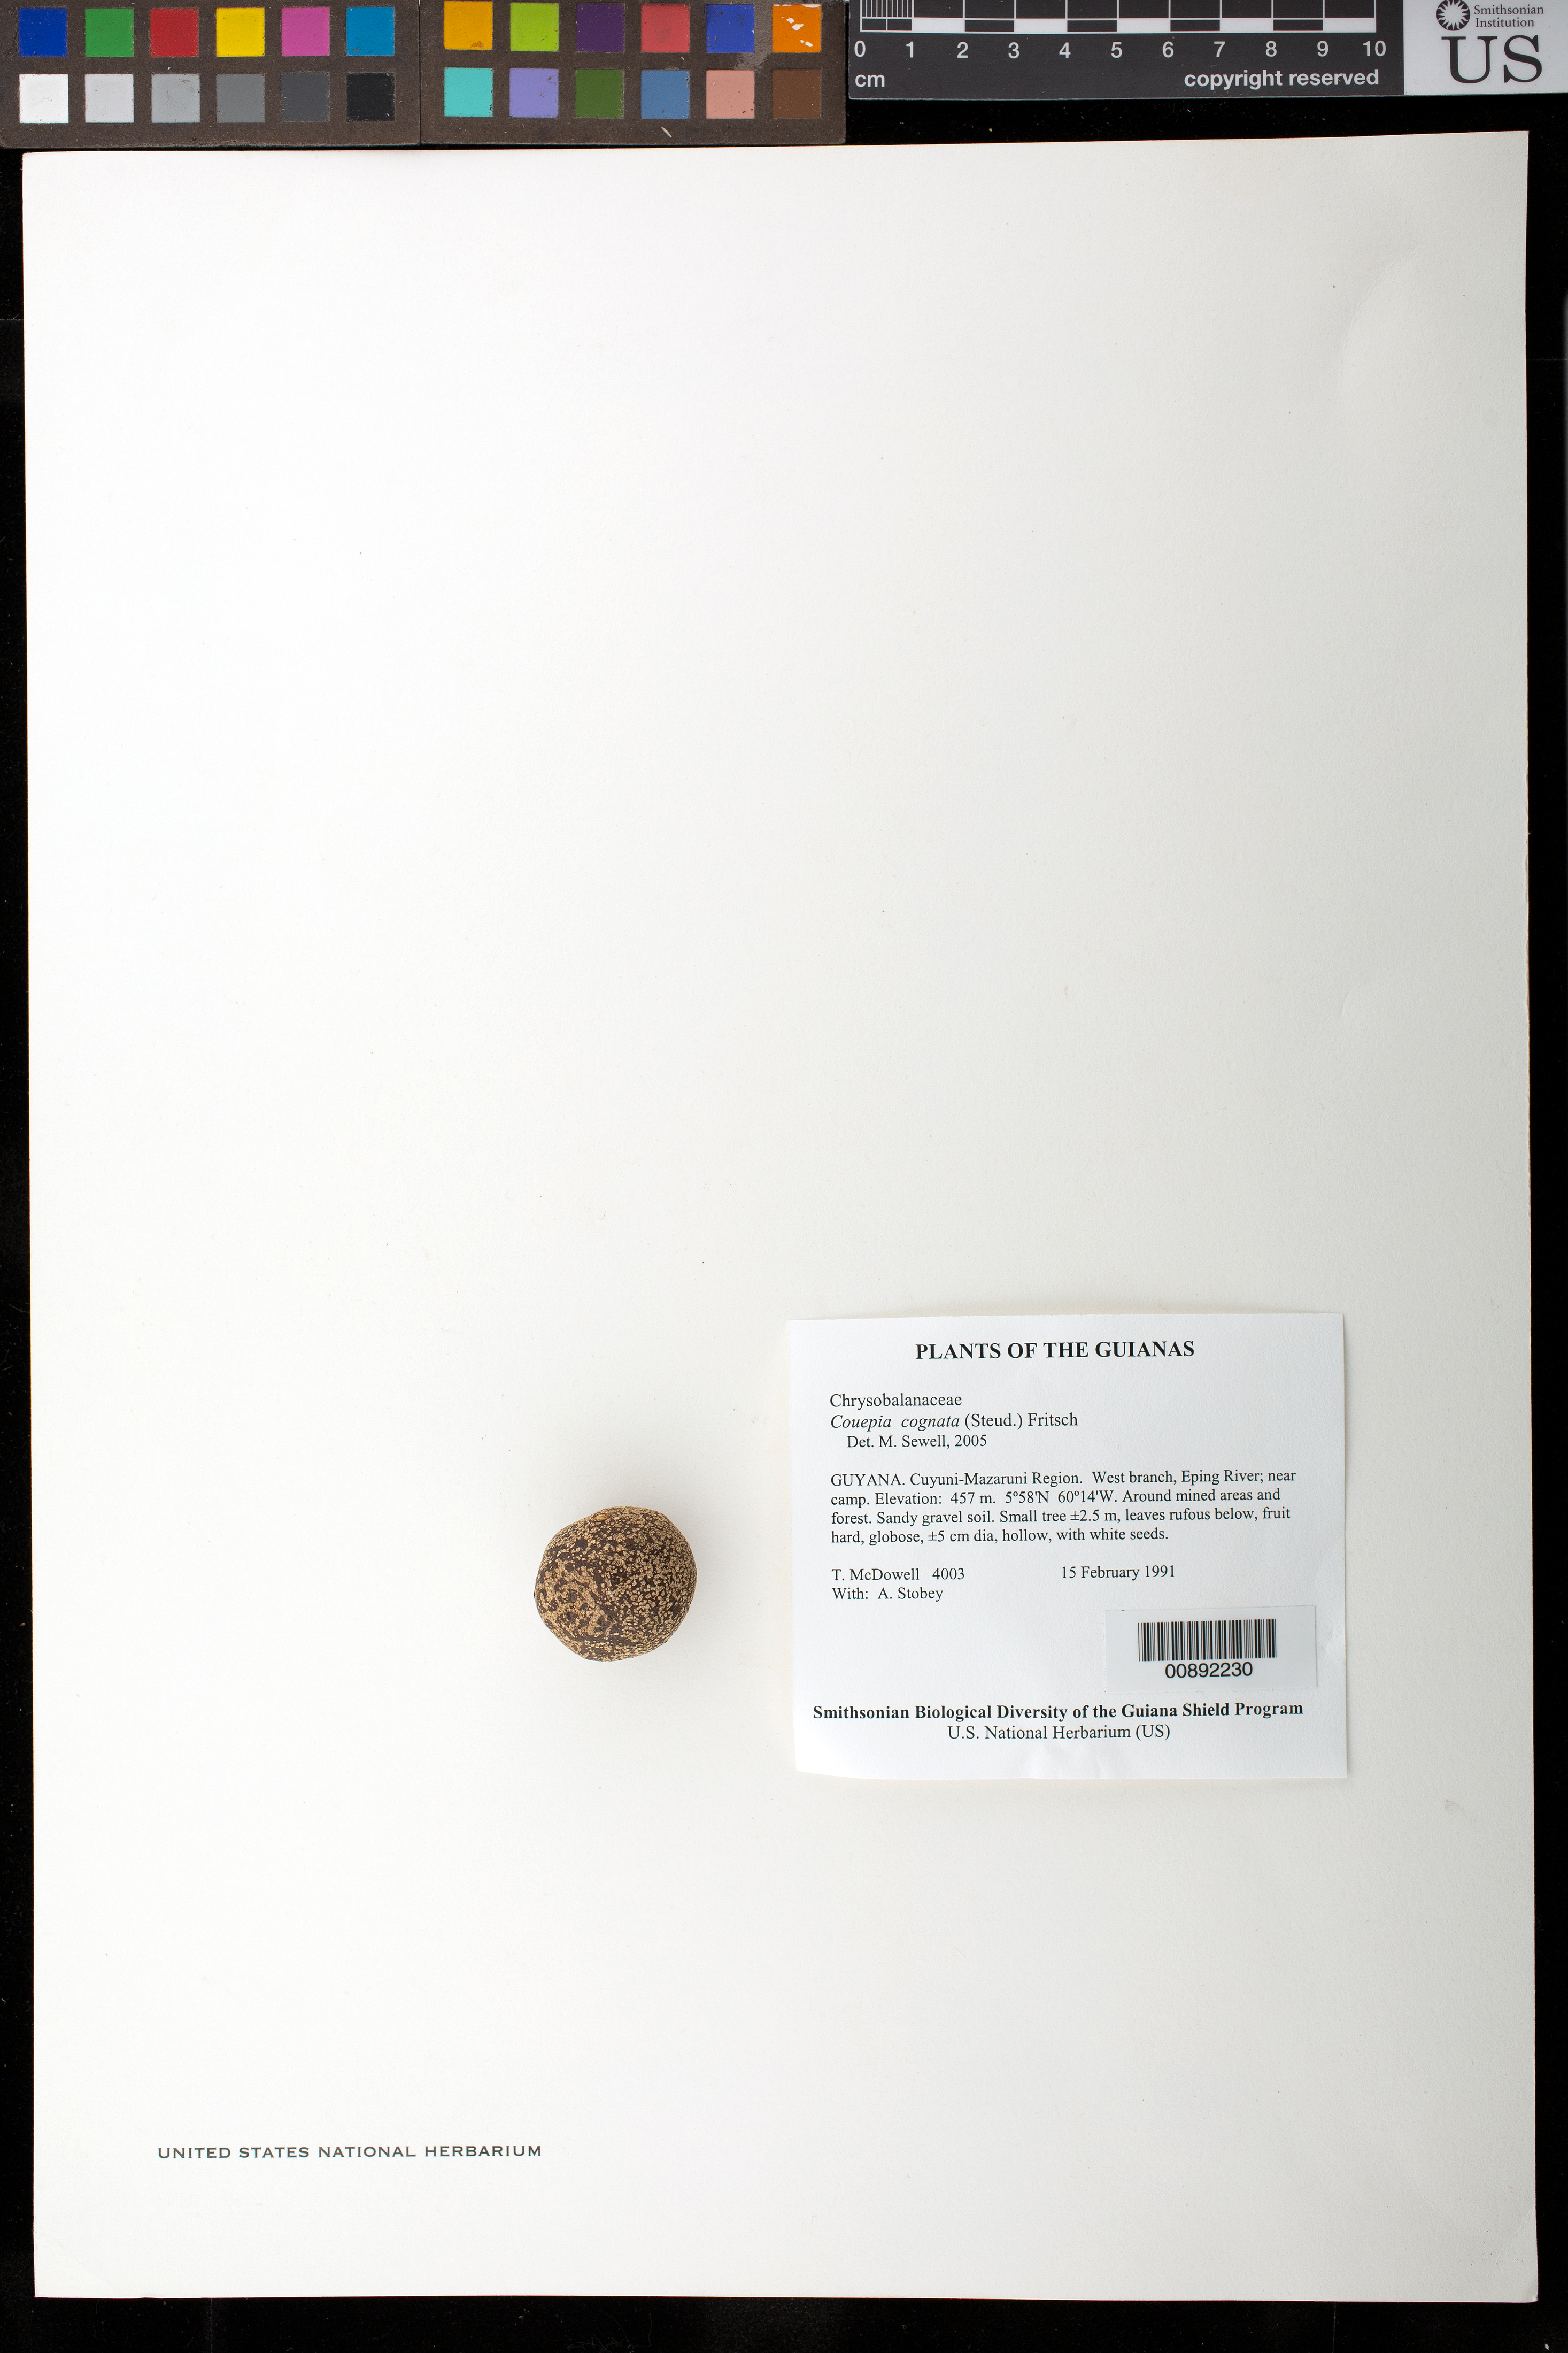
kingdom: Plantae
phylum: Tracheophyta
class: Magnoliopsida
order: Malpighiales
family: Chrysobalanaceae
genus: Gaulettia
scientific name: Gaulettia cognata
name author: (Steud.) Sothers & Prance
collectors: T. McDowell & A. Stobey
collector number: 4003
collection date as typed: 15 February 1991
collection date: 1991-02-15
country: Guyana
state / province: Cuyuni-Mazaruni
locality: West branch, Eping River; near camp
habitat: Around mined areas and forest. Sandy gravel soil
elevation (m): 457